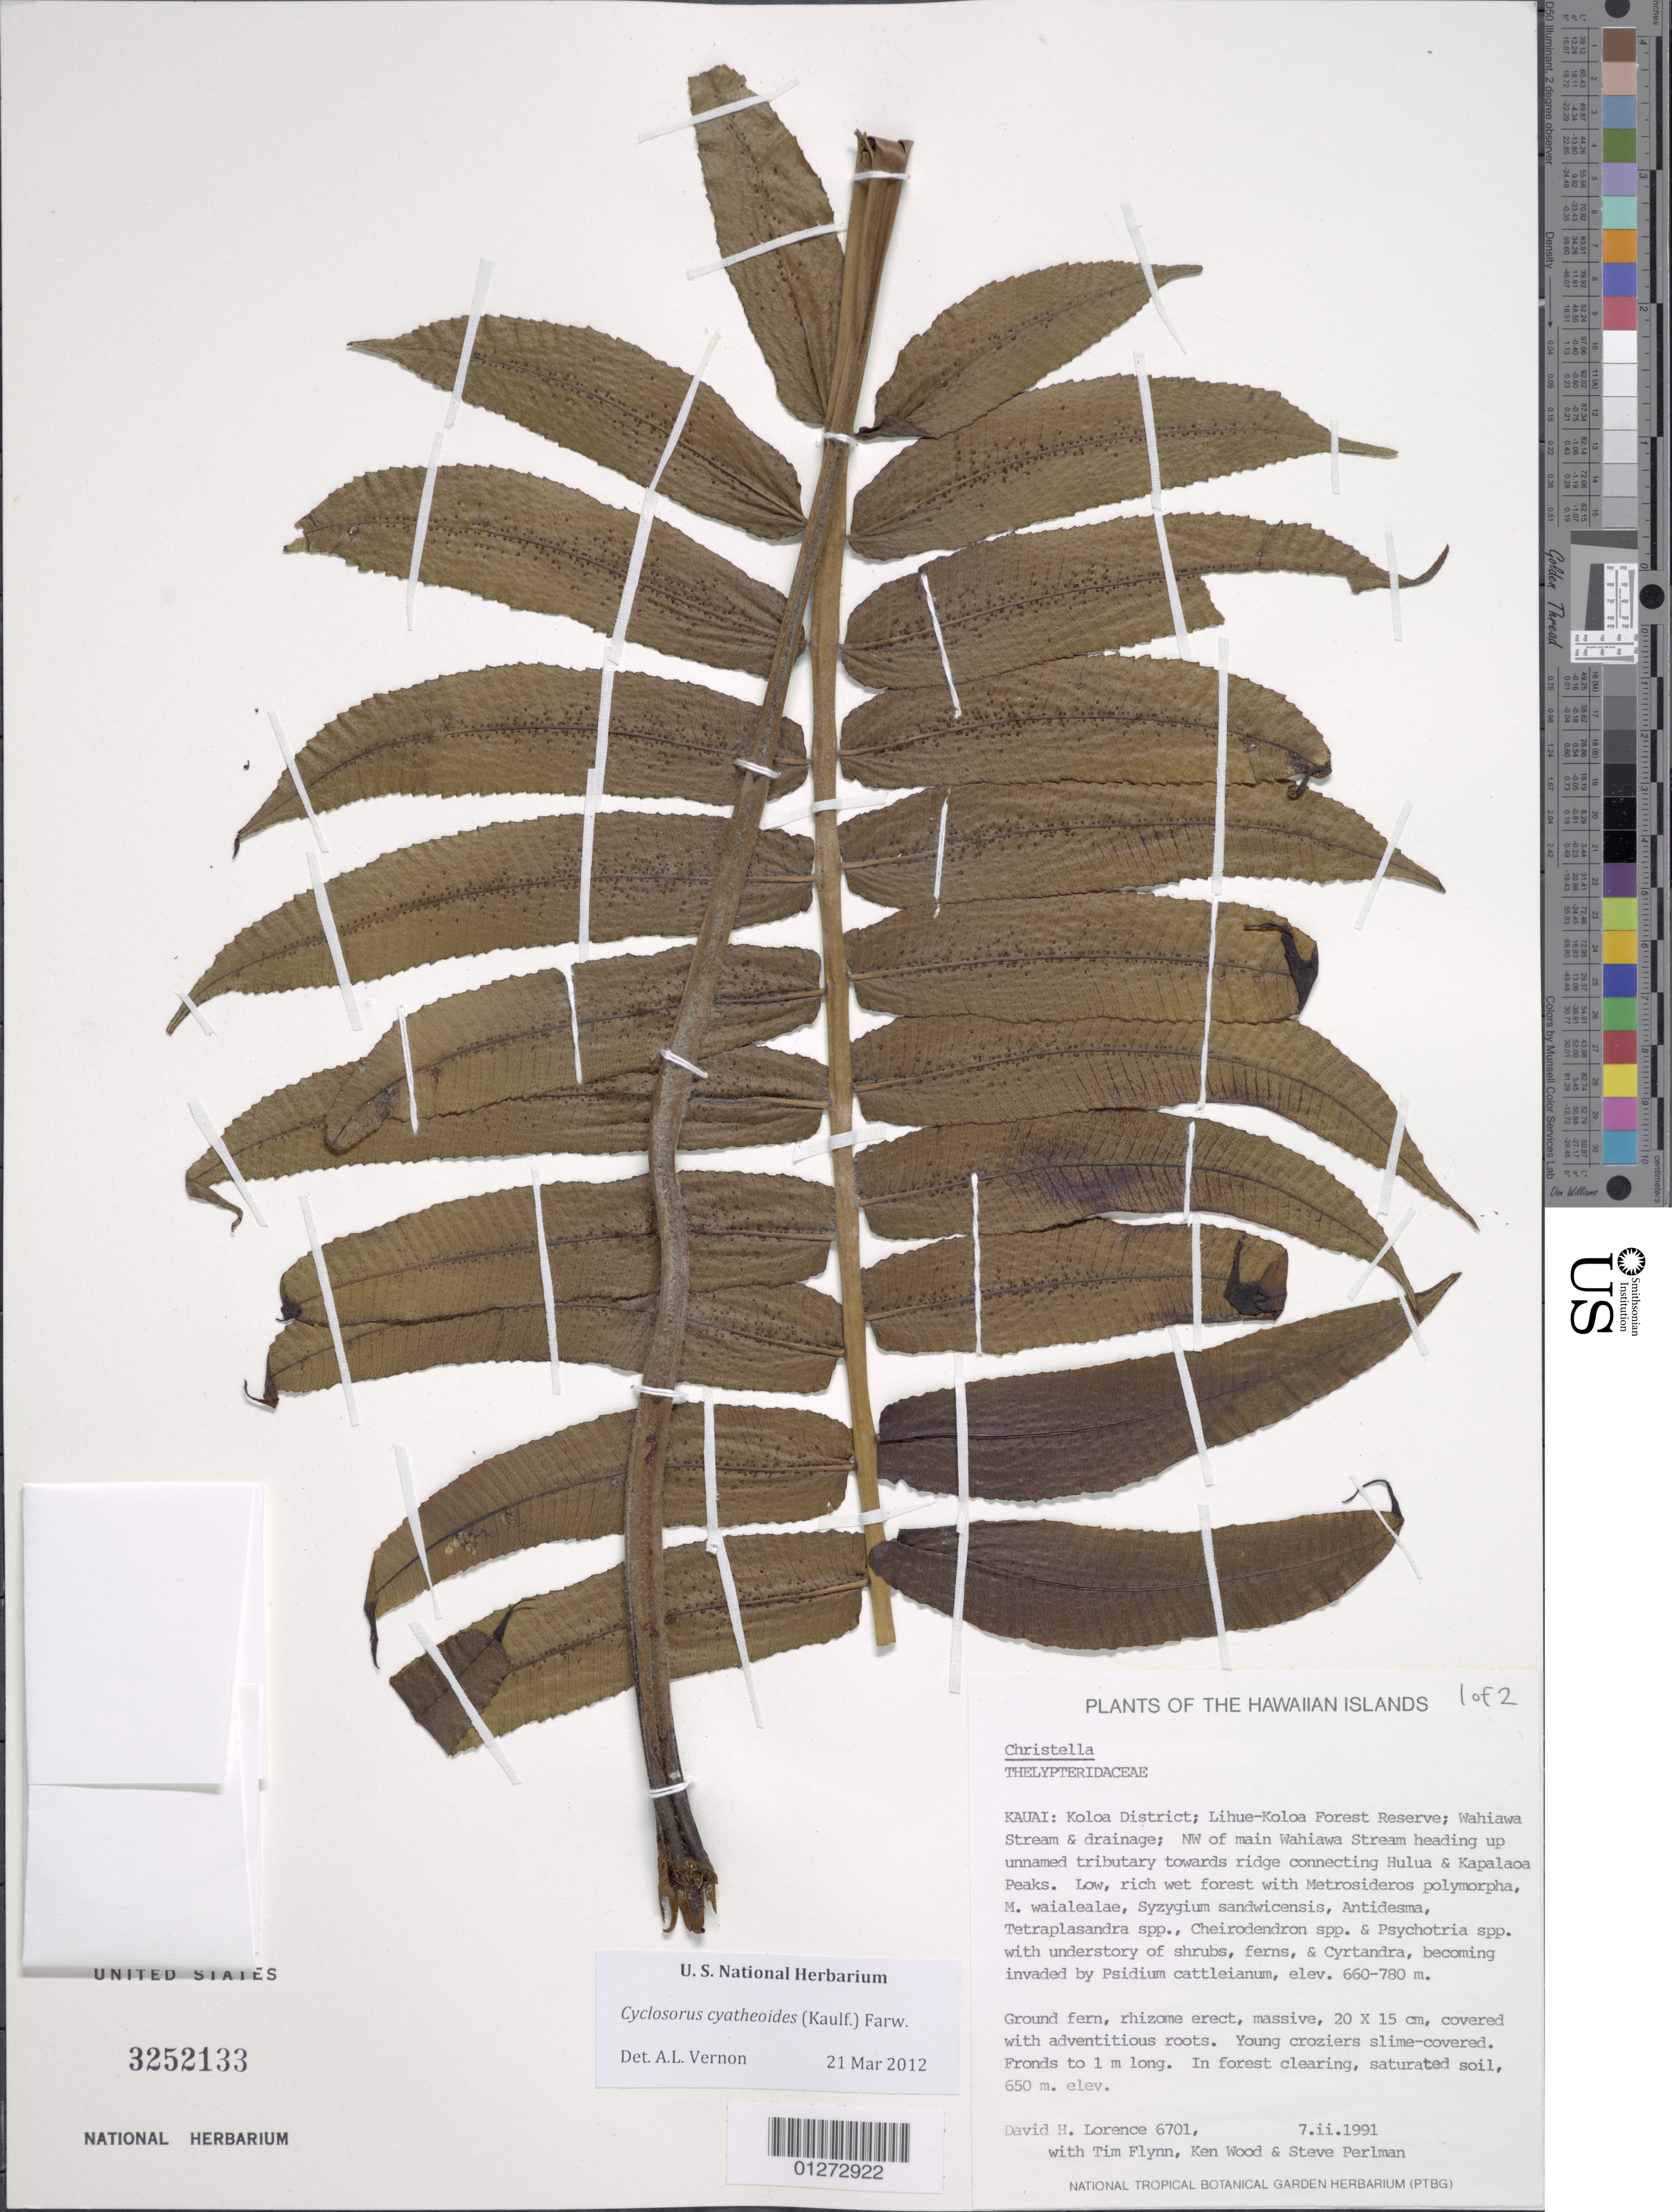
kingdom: Plantae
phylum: Tracheophyta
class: Polypodiopsida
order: Polypodiales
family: Thelypteridaceae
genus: Christella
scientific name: Christella cyatheoides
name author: (Kaulf.) Holttum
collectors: D. Lorence, T. W. Flynn, K. Wood & S. P. Perlman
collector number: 6701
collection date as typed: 7 Feb 1991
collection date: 1991-02-07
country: United States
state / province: Hawaii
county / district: Kauai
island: Kaua'i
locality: Koloa District, Lihue-Koloa Frst. Rsrv.; Wahiawa Storm & drnge.; NW of main Wahiawa Strm. heading up unnamed tributary towards ridge connecting Hulua and Kapalaoa Peaks..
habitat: Low, rich wet forest, in forest clearing.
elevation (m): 660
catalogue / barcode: US 3252133